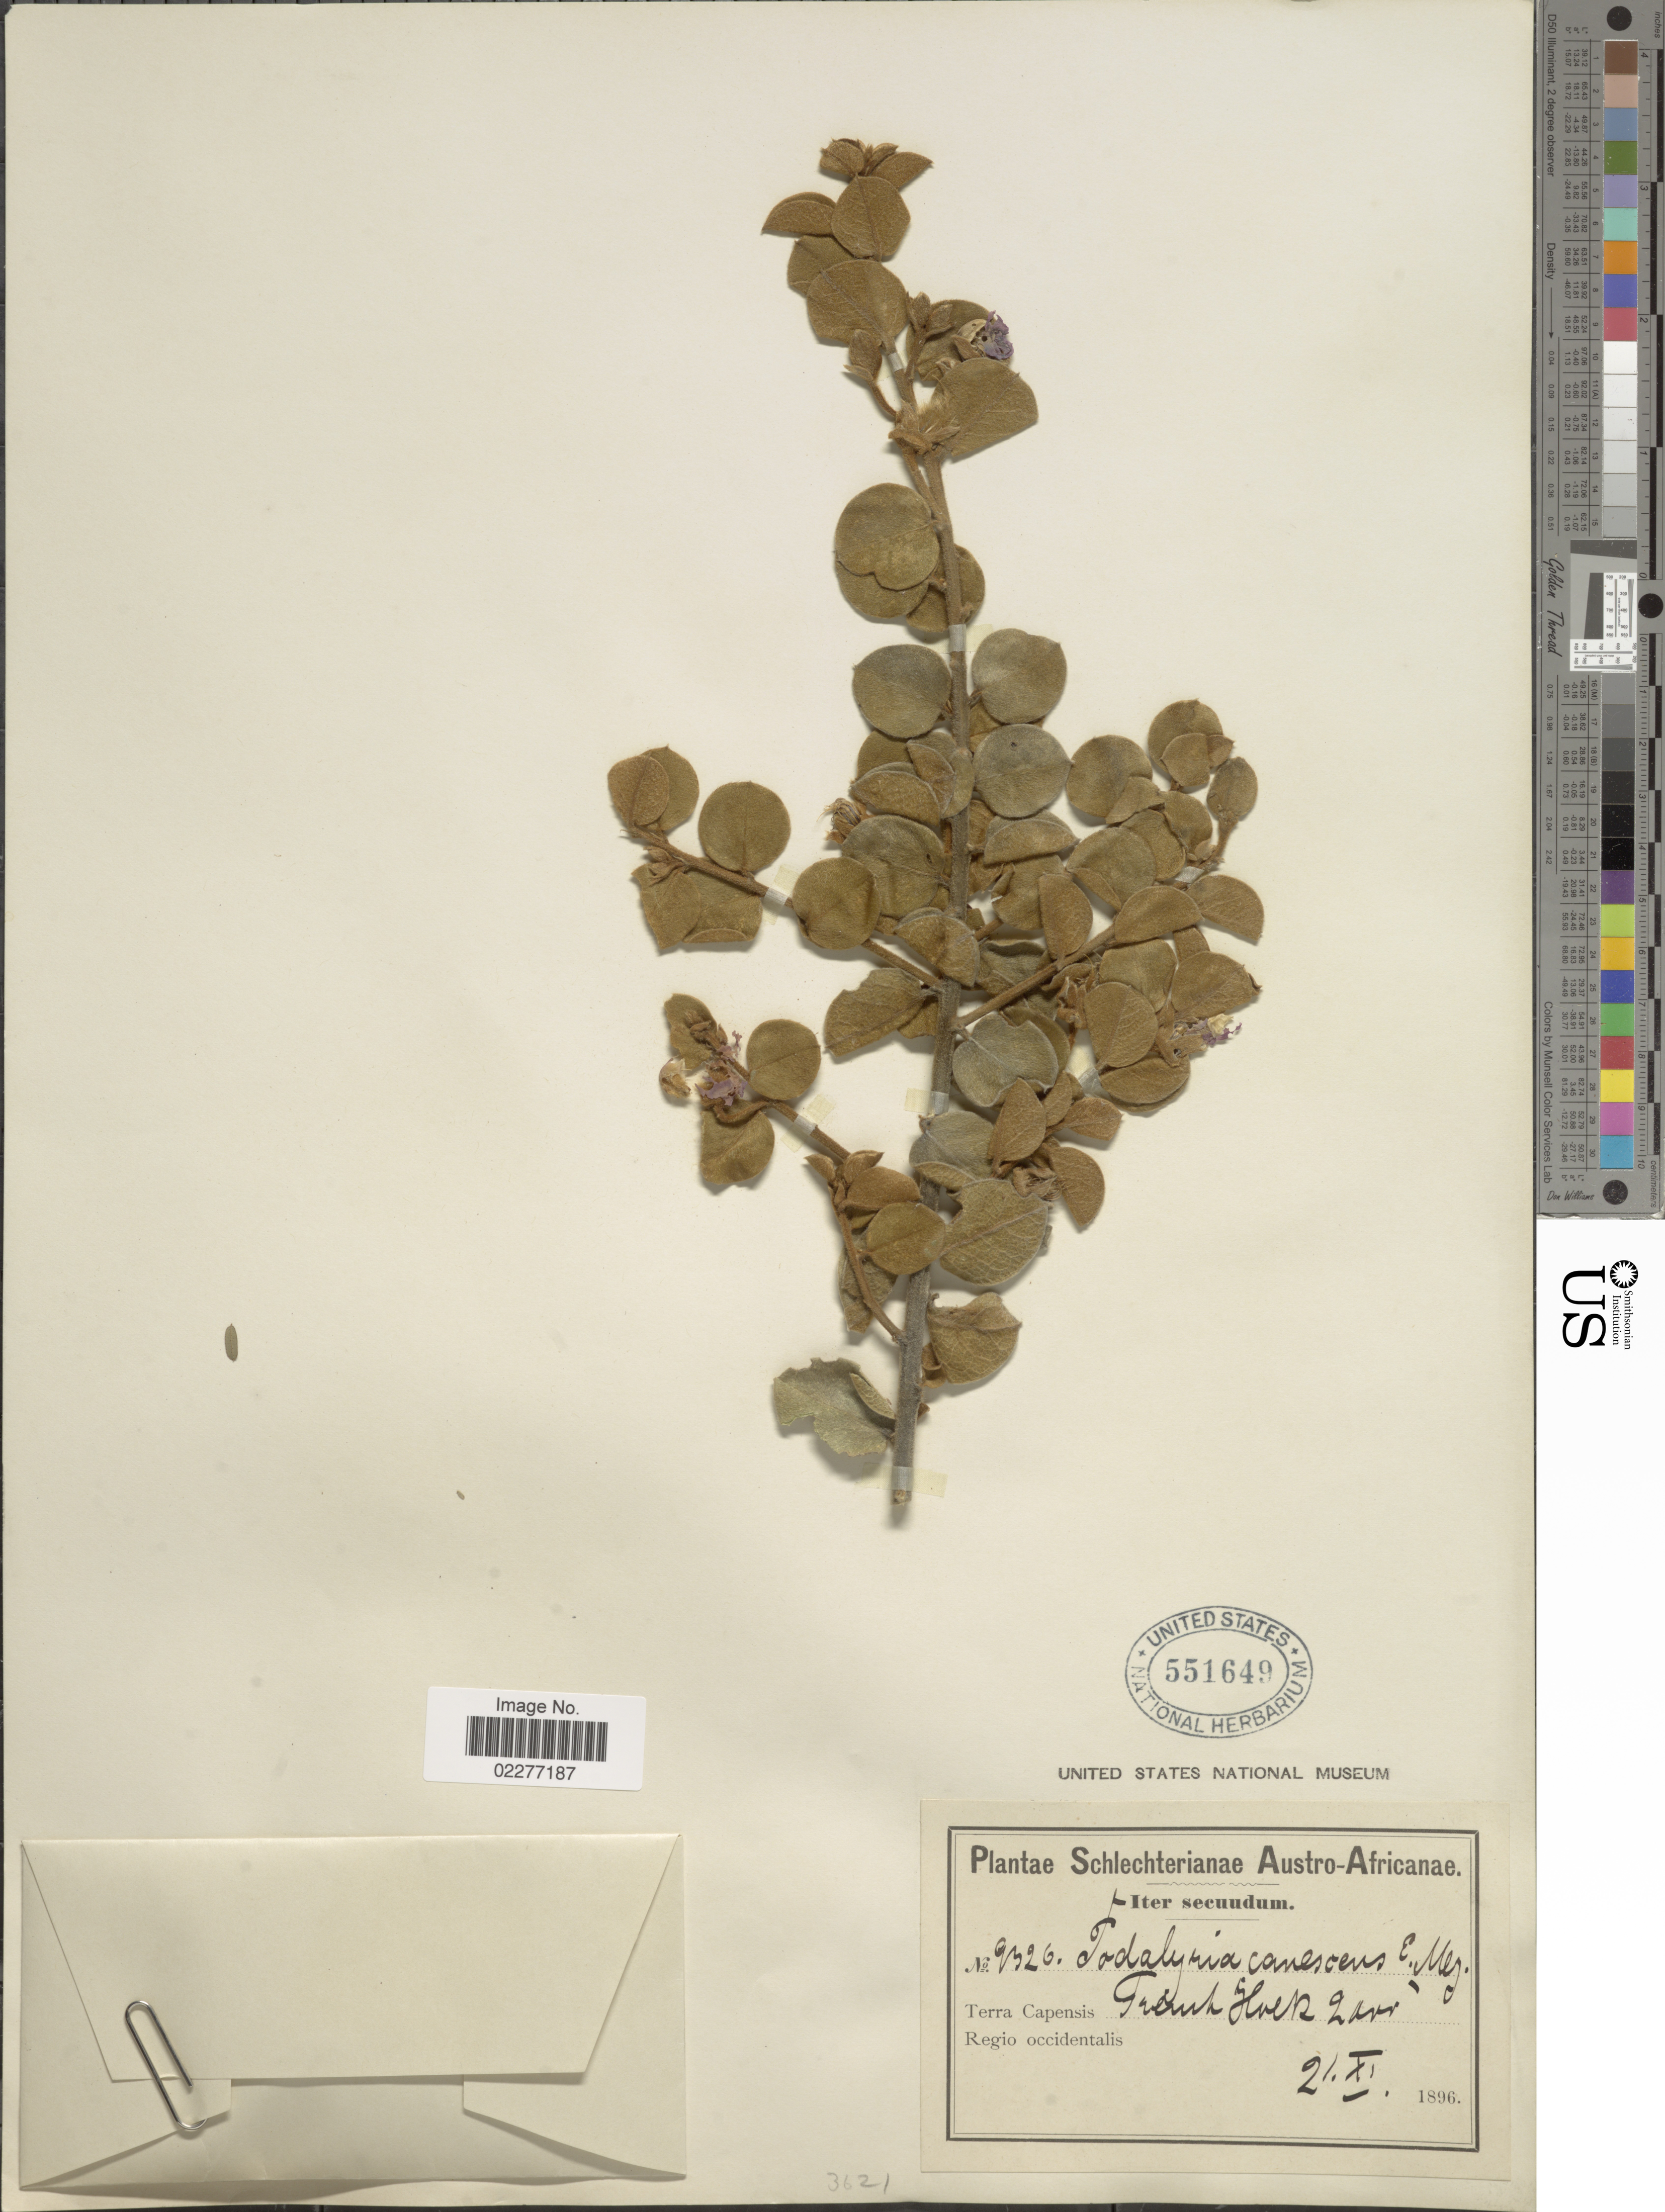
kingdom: Plantae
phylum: Tracheophyta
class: Magnoliopsida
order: Fabales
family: Fabaceae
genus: Podalyria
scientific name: Podalyria amoena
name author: Eckl. & Zeyh.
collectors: Schlechter, --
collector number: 9326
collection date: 1896-11-21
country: South Africa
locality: Austro-Africanae, terra Capensis, Twenth Glock, Regio occidentalis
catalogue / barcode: US 551649